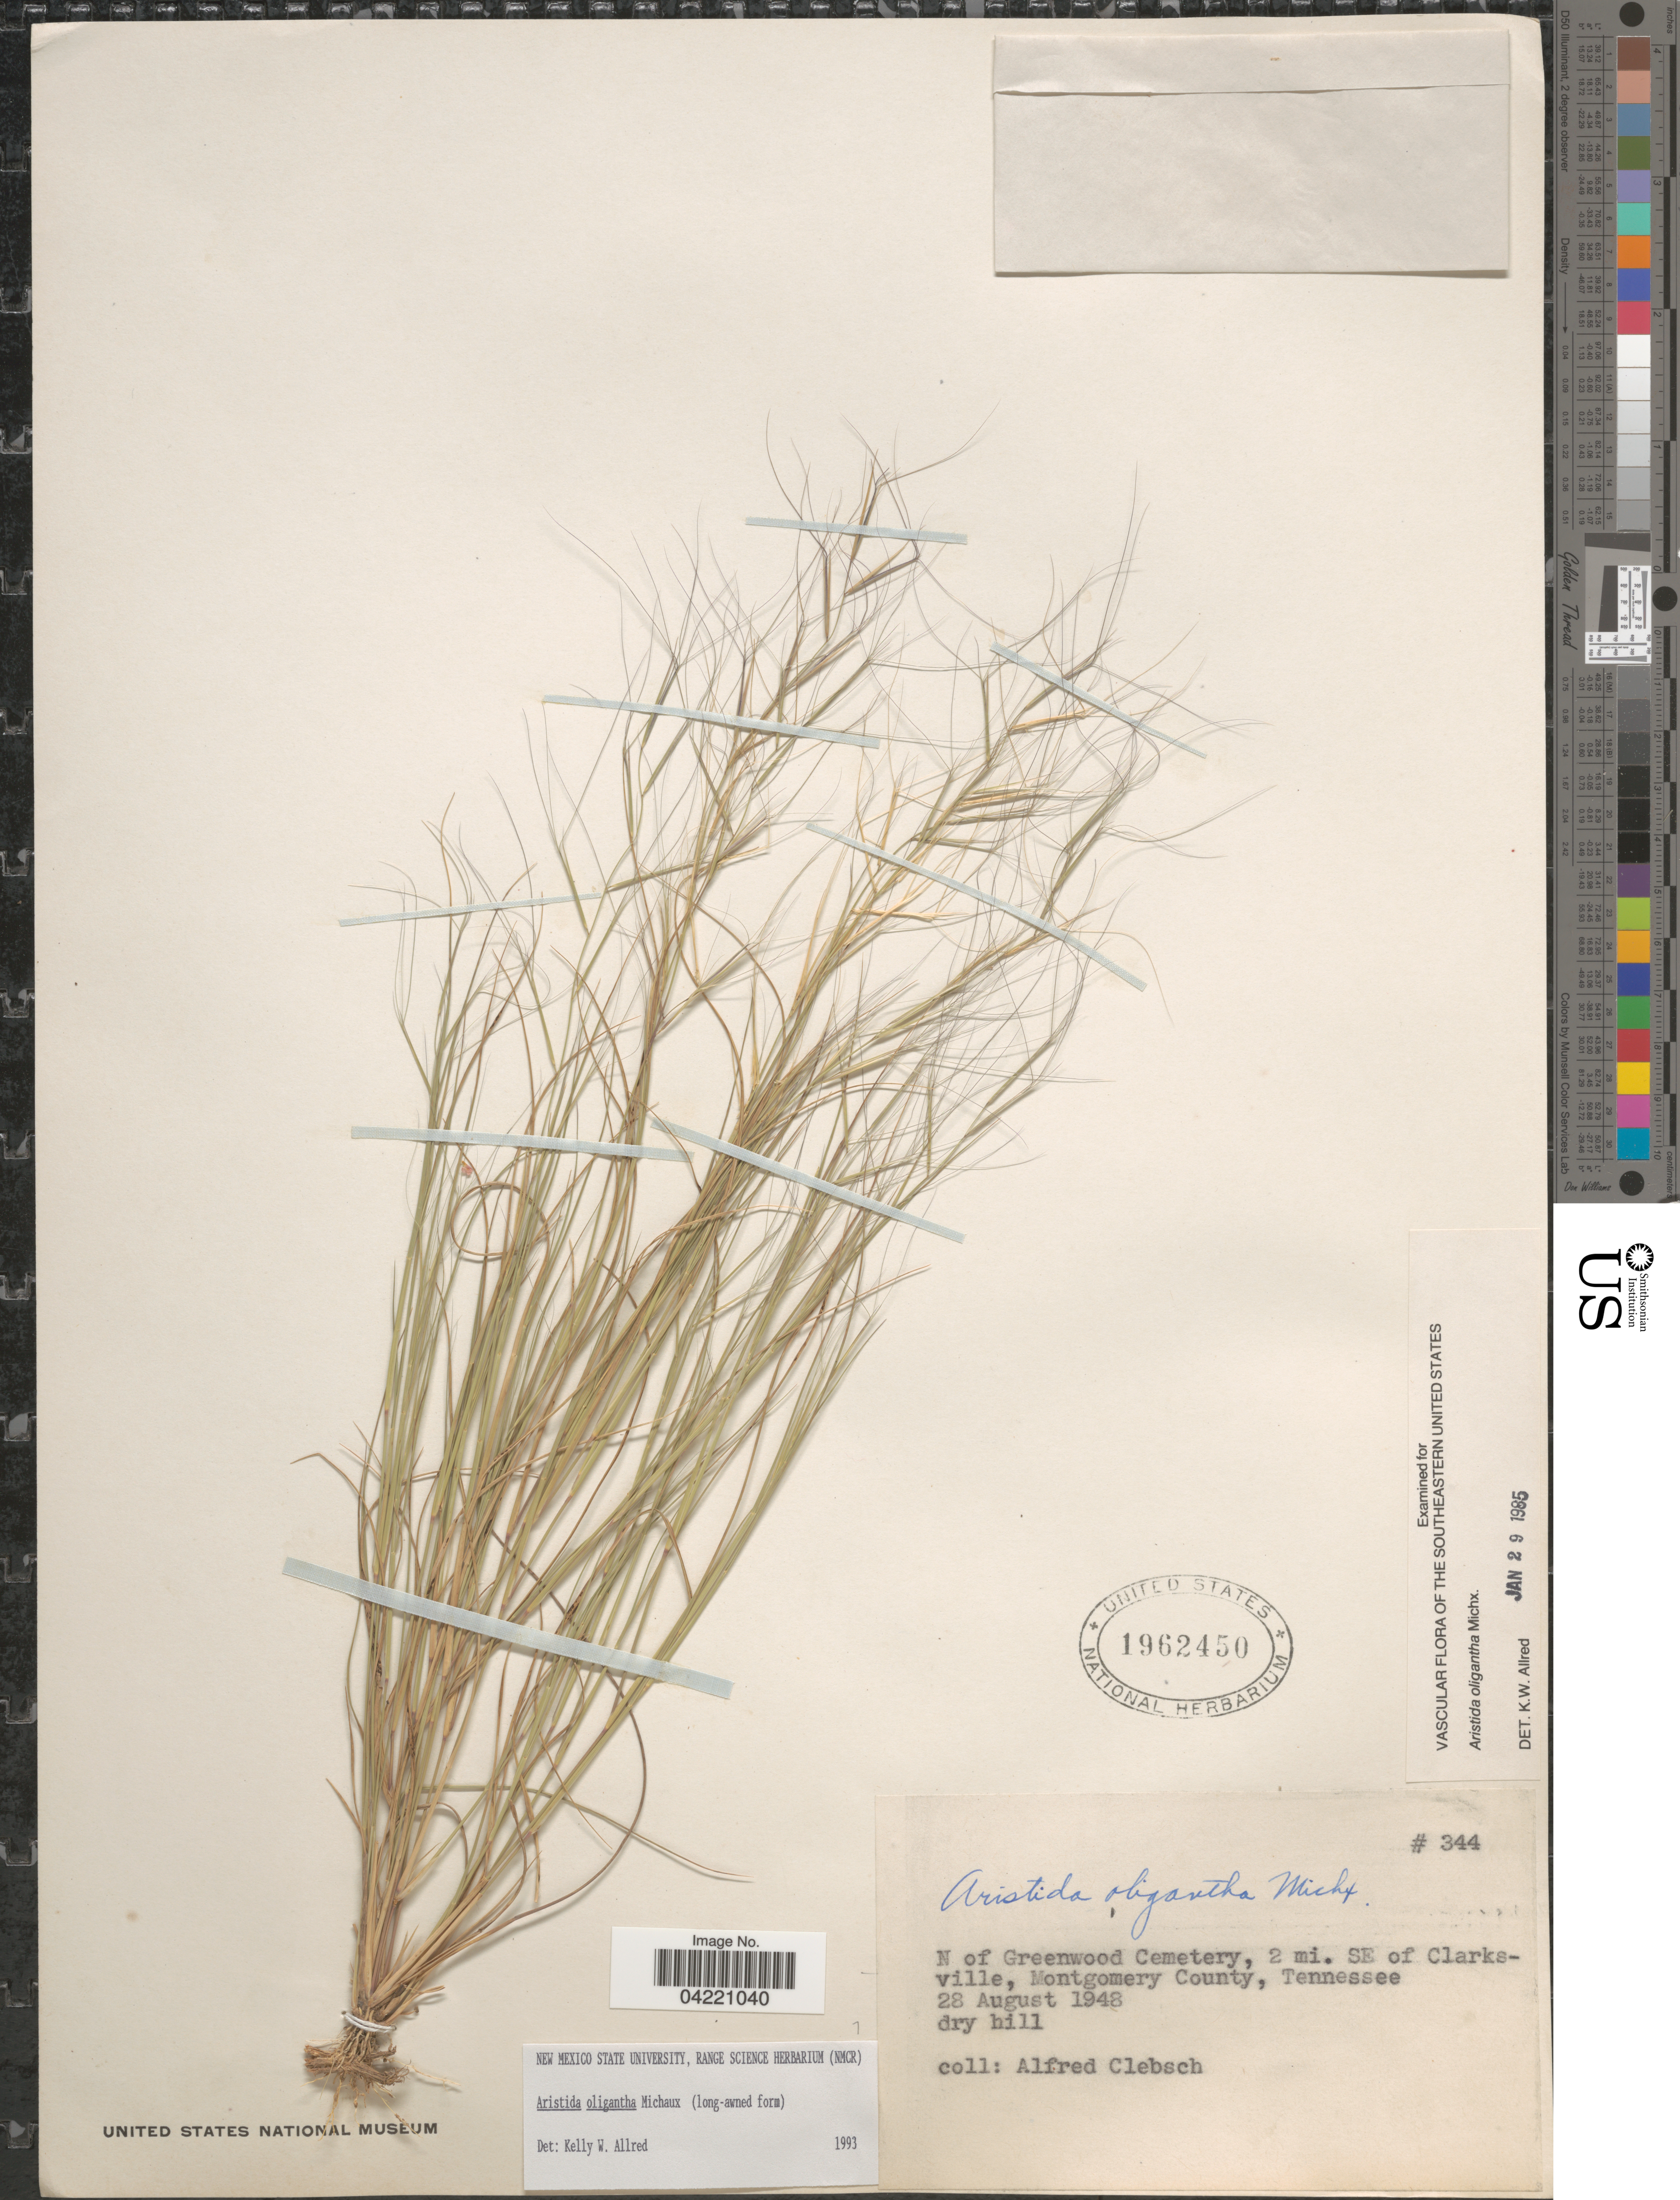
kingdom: Plantae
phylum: Tracheophyta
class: Liliopsida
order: Poales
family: Poaceae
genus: Aristida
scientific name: Aristida oligantha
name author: Michx.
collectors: A. Clebsch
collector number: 344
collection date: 1948-08-28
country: United States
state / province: Tennessee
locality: N of Greenwood Cemetry, 2 mi. SE of Clarksville, Montgomery County.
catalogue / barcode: US 1962450